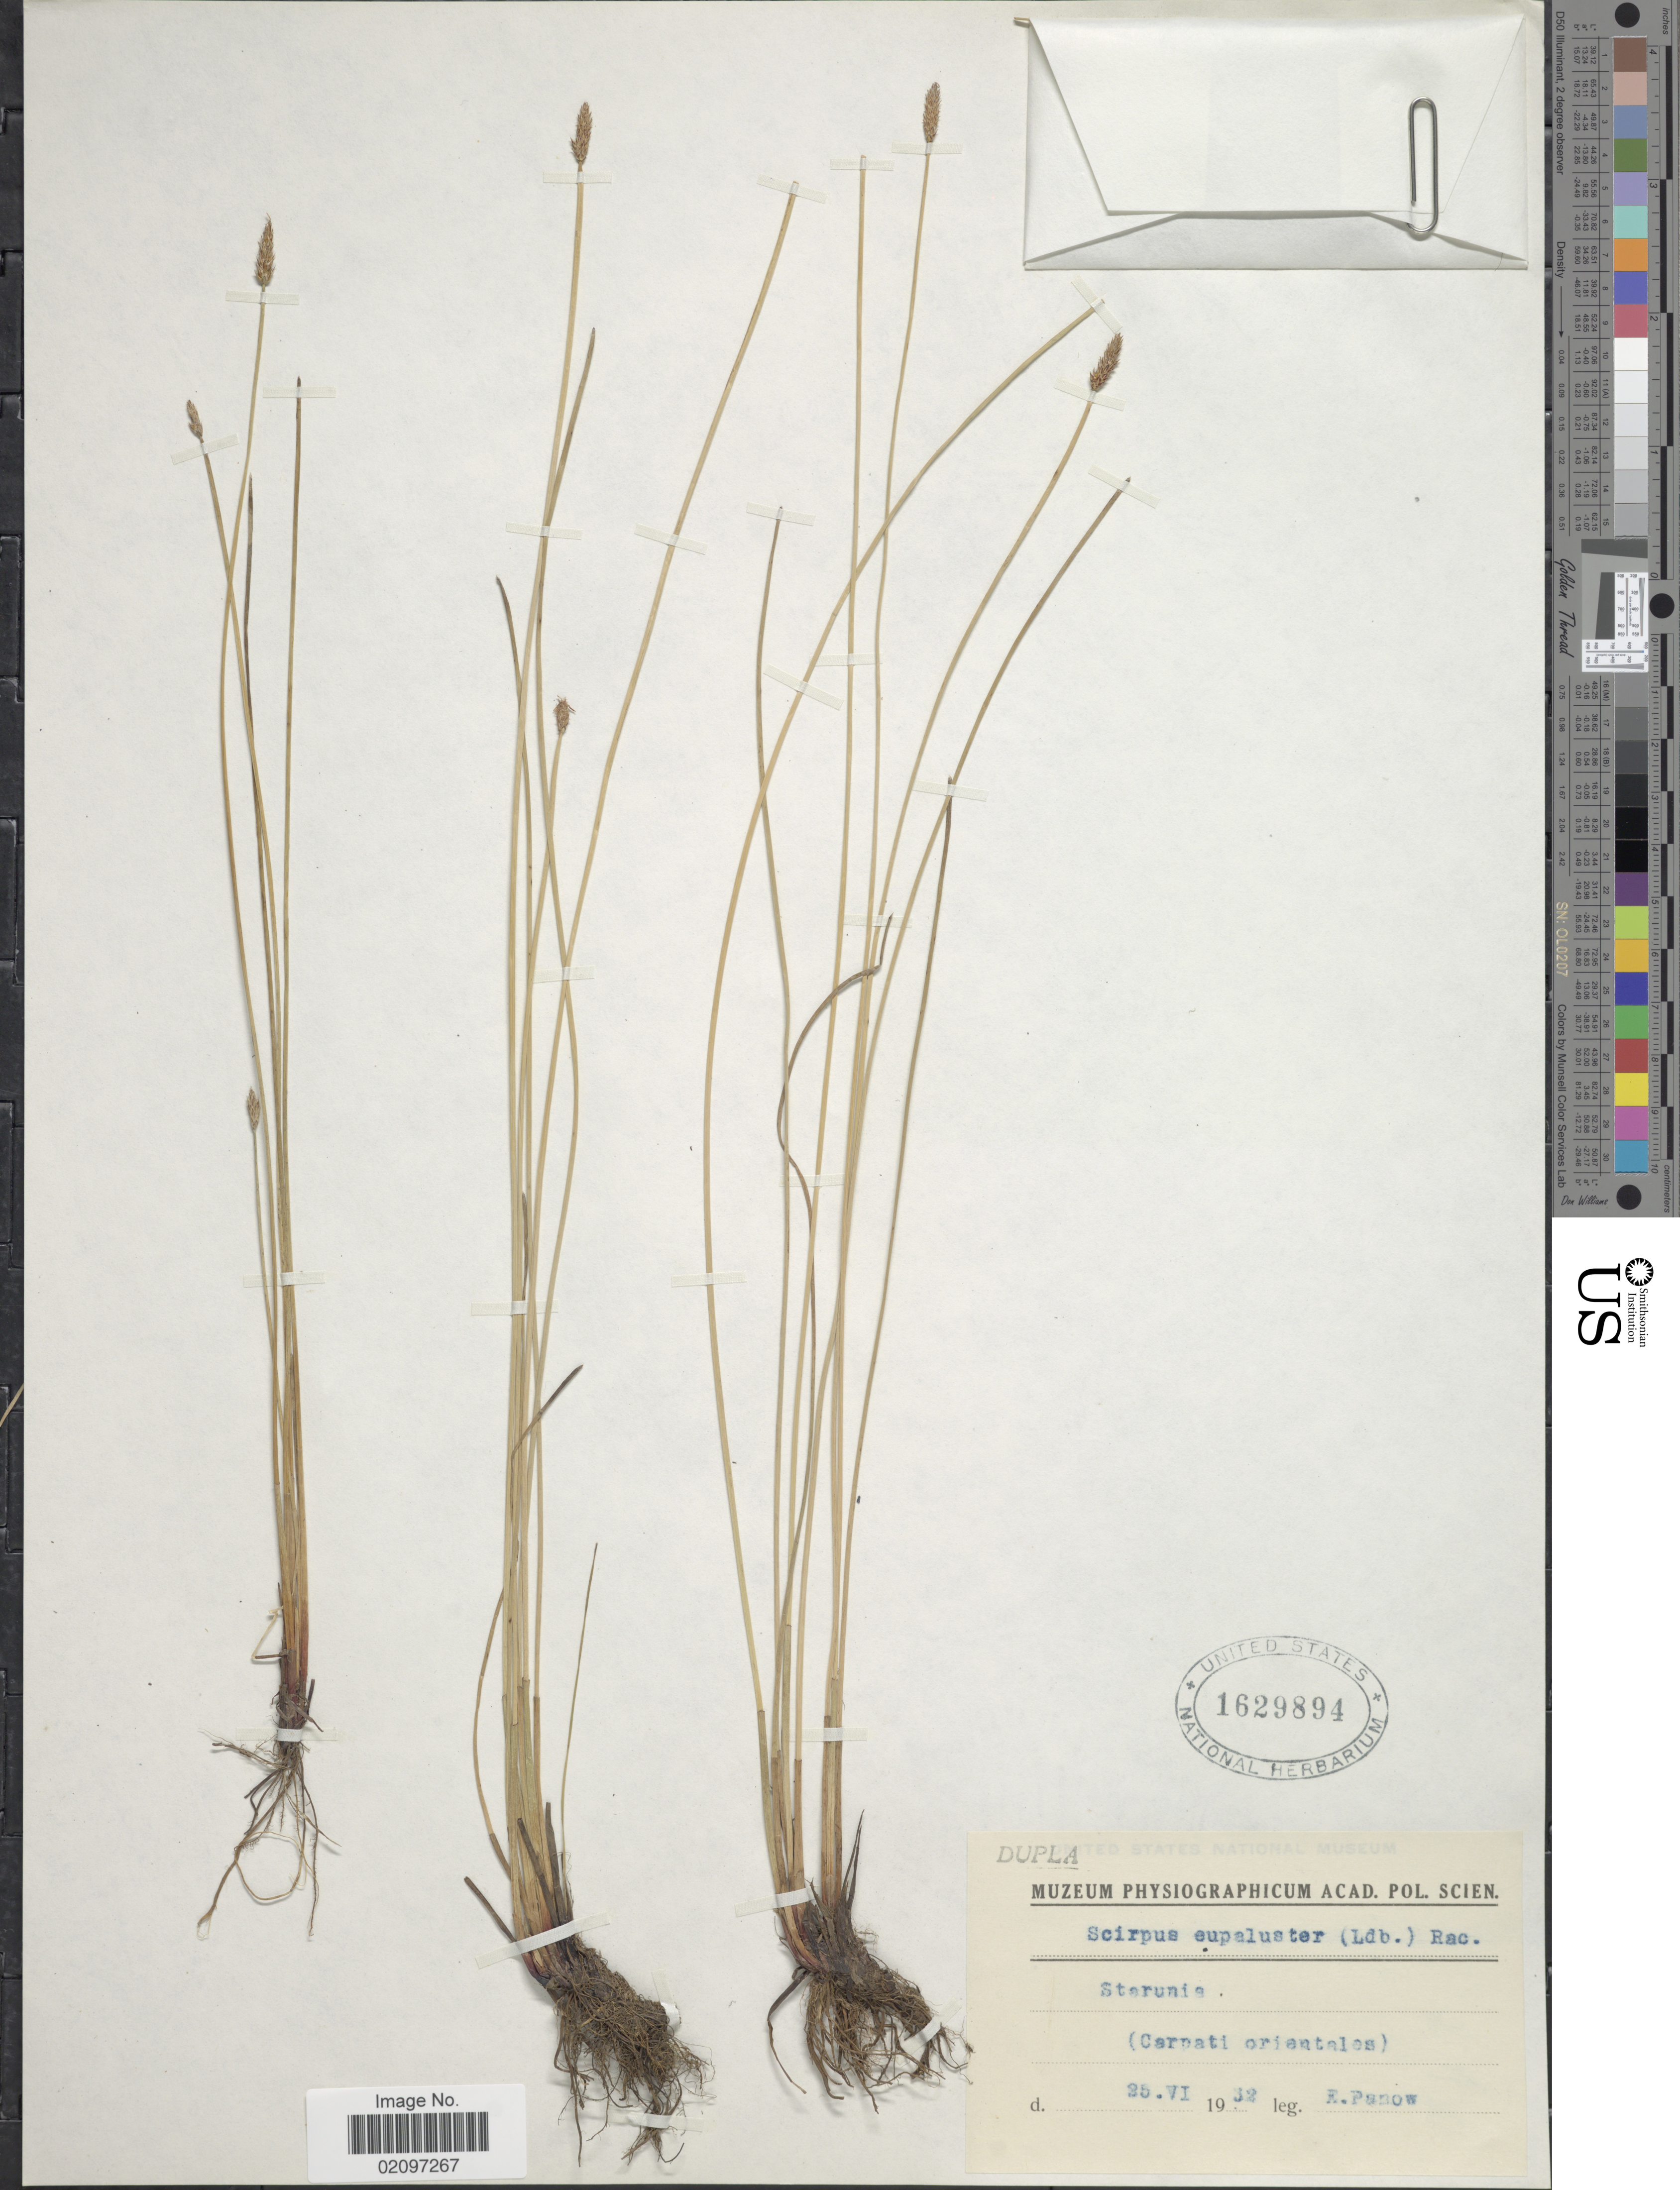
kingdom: Plantae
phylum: Tracheophyta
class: Liliopsida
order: Poales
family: Cyperaceae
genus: Eleocharis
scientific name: Eleocharis palustris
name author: (L.) Roem. & Schult.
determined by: Strong, Mark T., (BOT), Smithsonian Institution - National Museum of Natural History (UNITED STATES)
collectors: E. Panow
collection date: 1932-06-25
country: Ukraine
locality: Starunia, (Carpati orientales)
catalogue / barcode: US 1629894